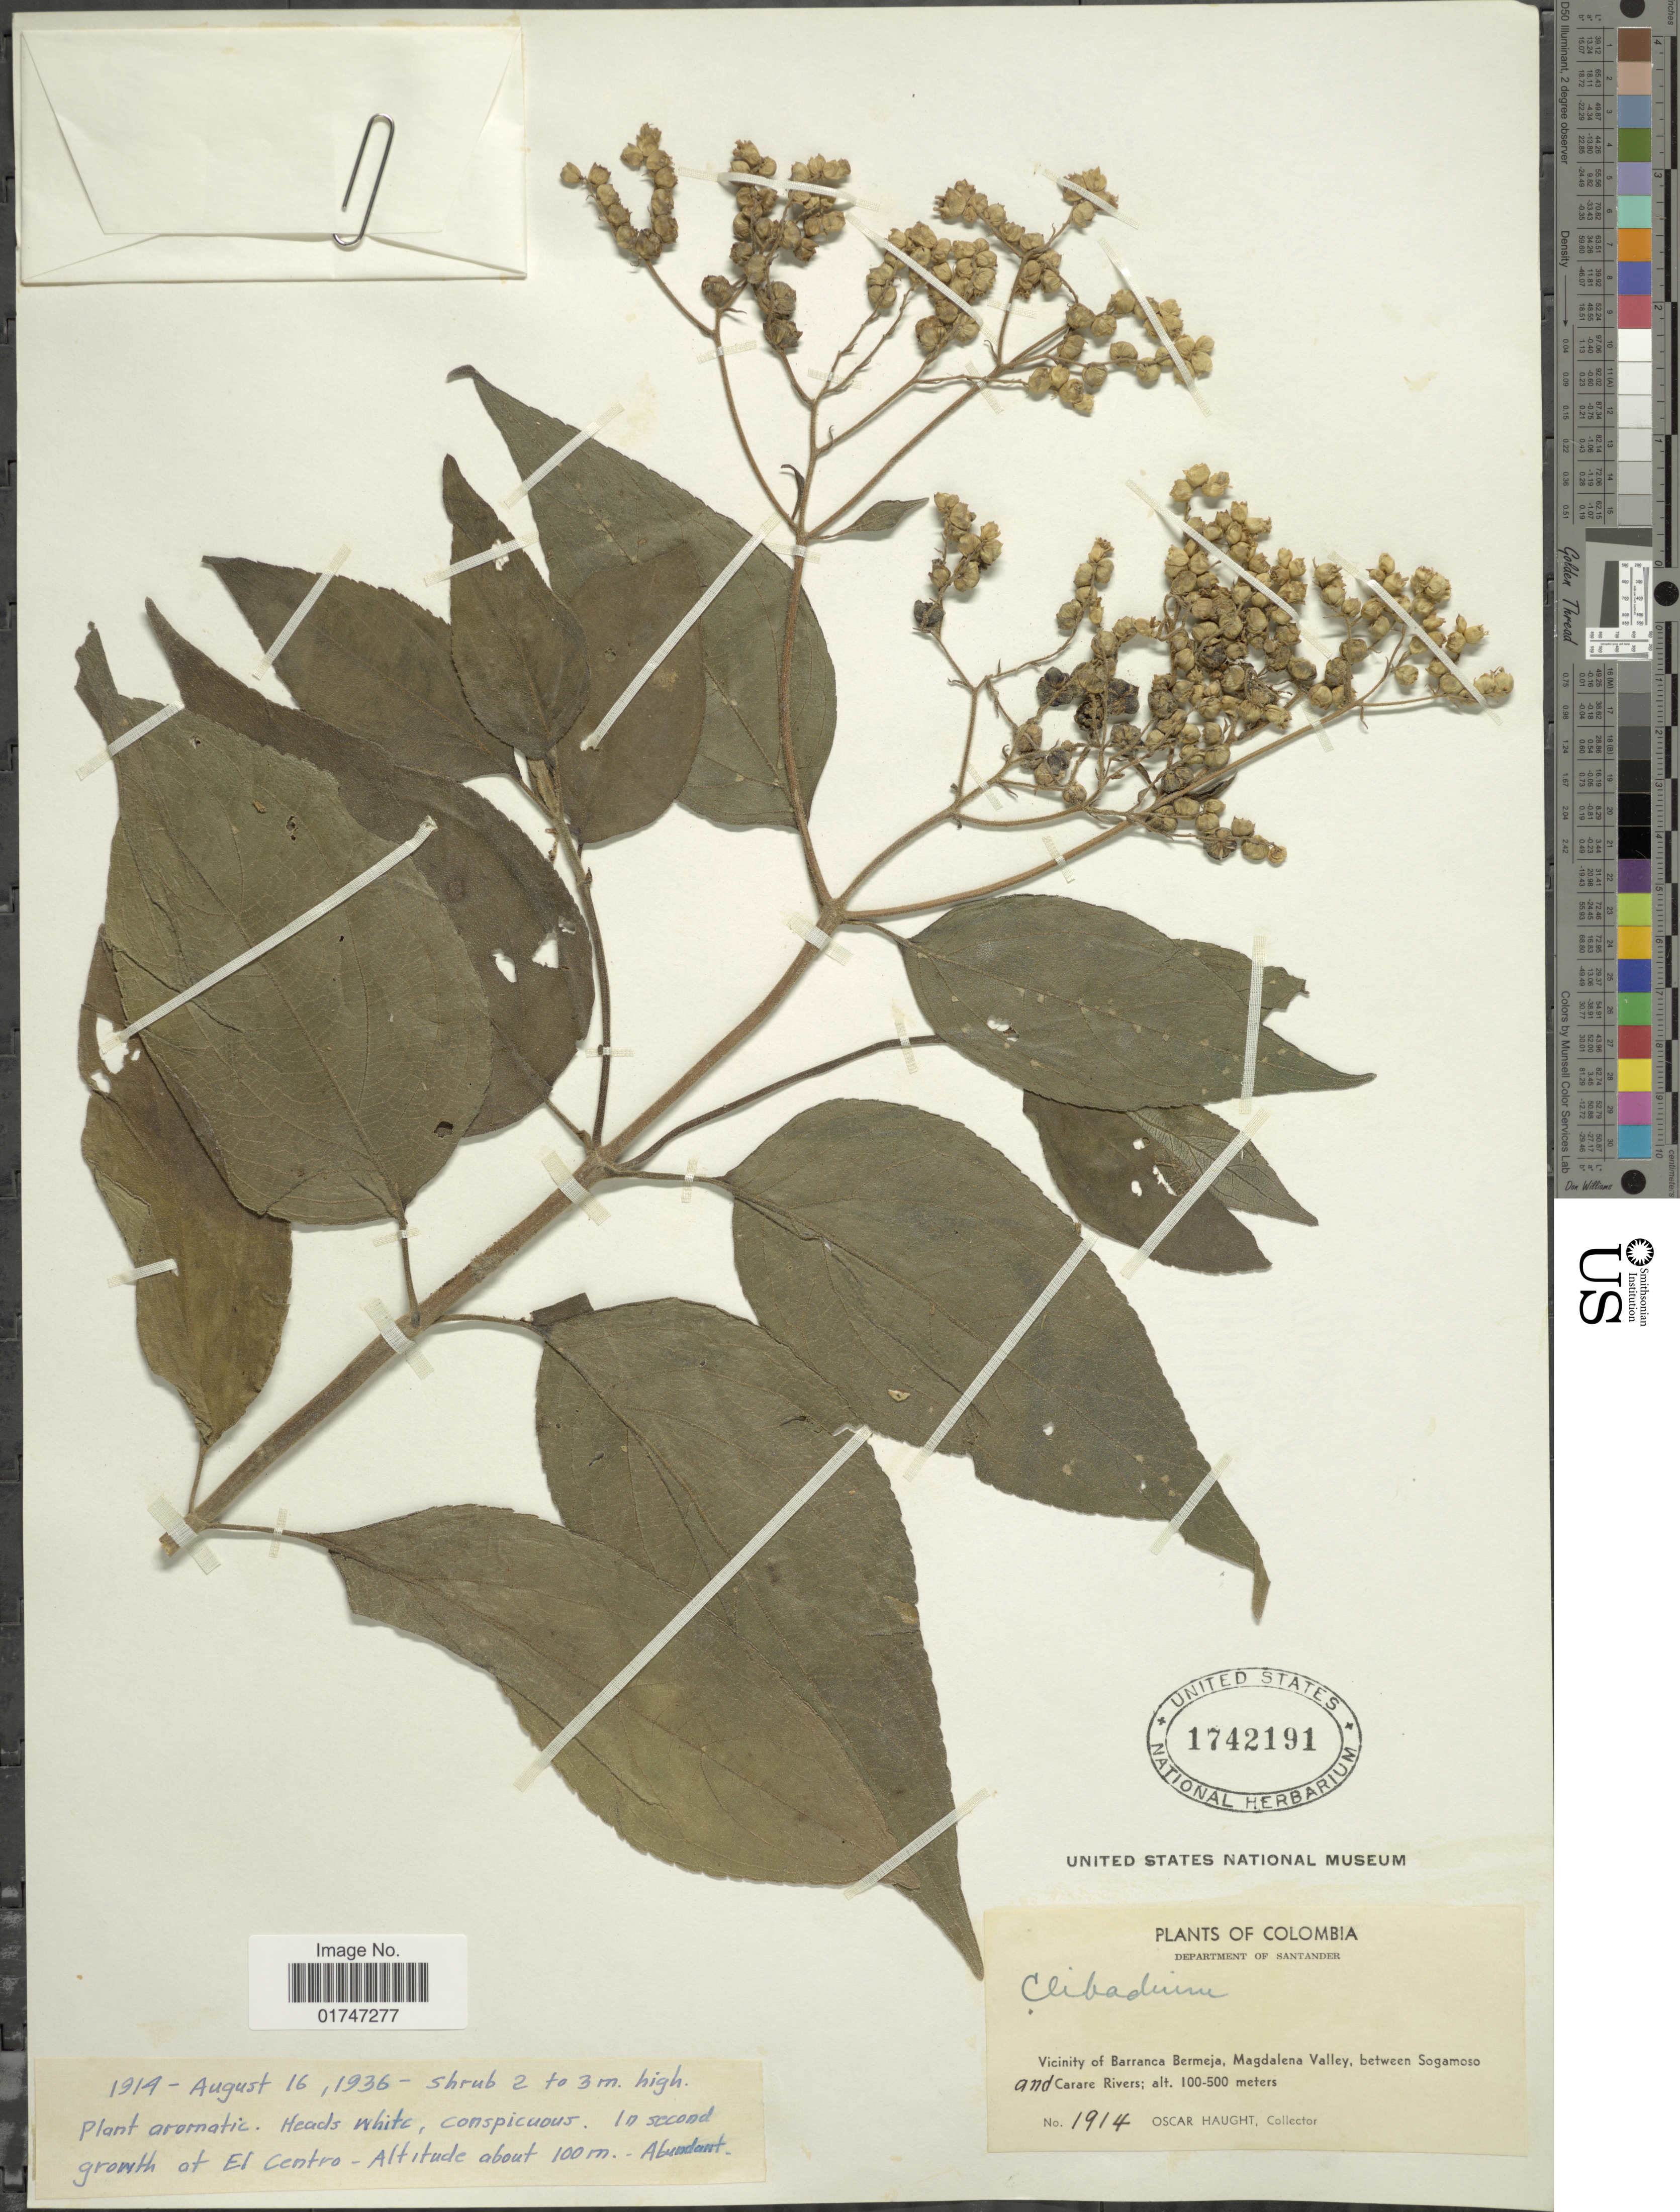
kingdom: Plantae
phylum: Tracheophyta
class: Magnoliopsida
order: Asterales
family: Asteraceae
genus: Clibadium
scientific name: Clibadium sp.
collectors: O. L. Haught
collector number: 1914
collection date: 1936-08-16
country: Colombia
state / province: Santander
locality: Vicinity of Barranca Bermeja, Magdalena Valley, between Sogamoso and Cararc River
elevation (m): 100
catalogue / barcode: US 1742191